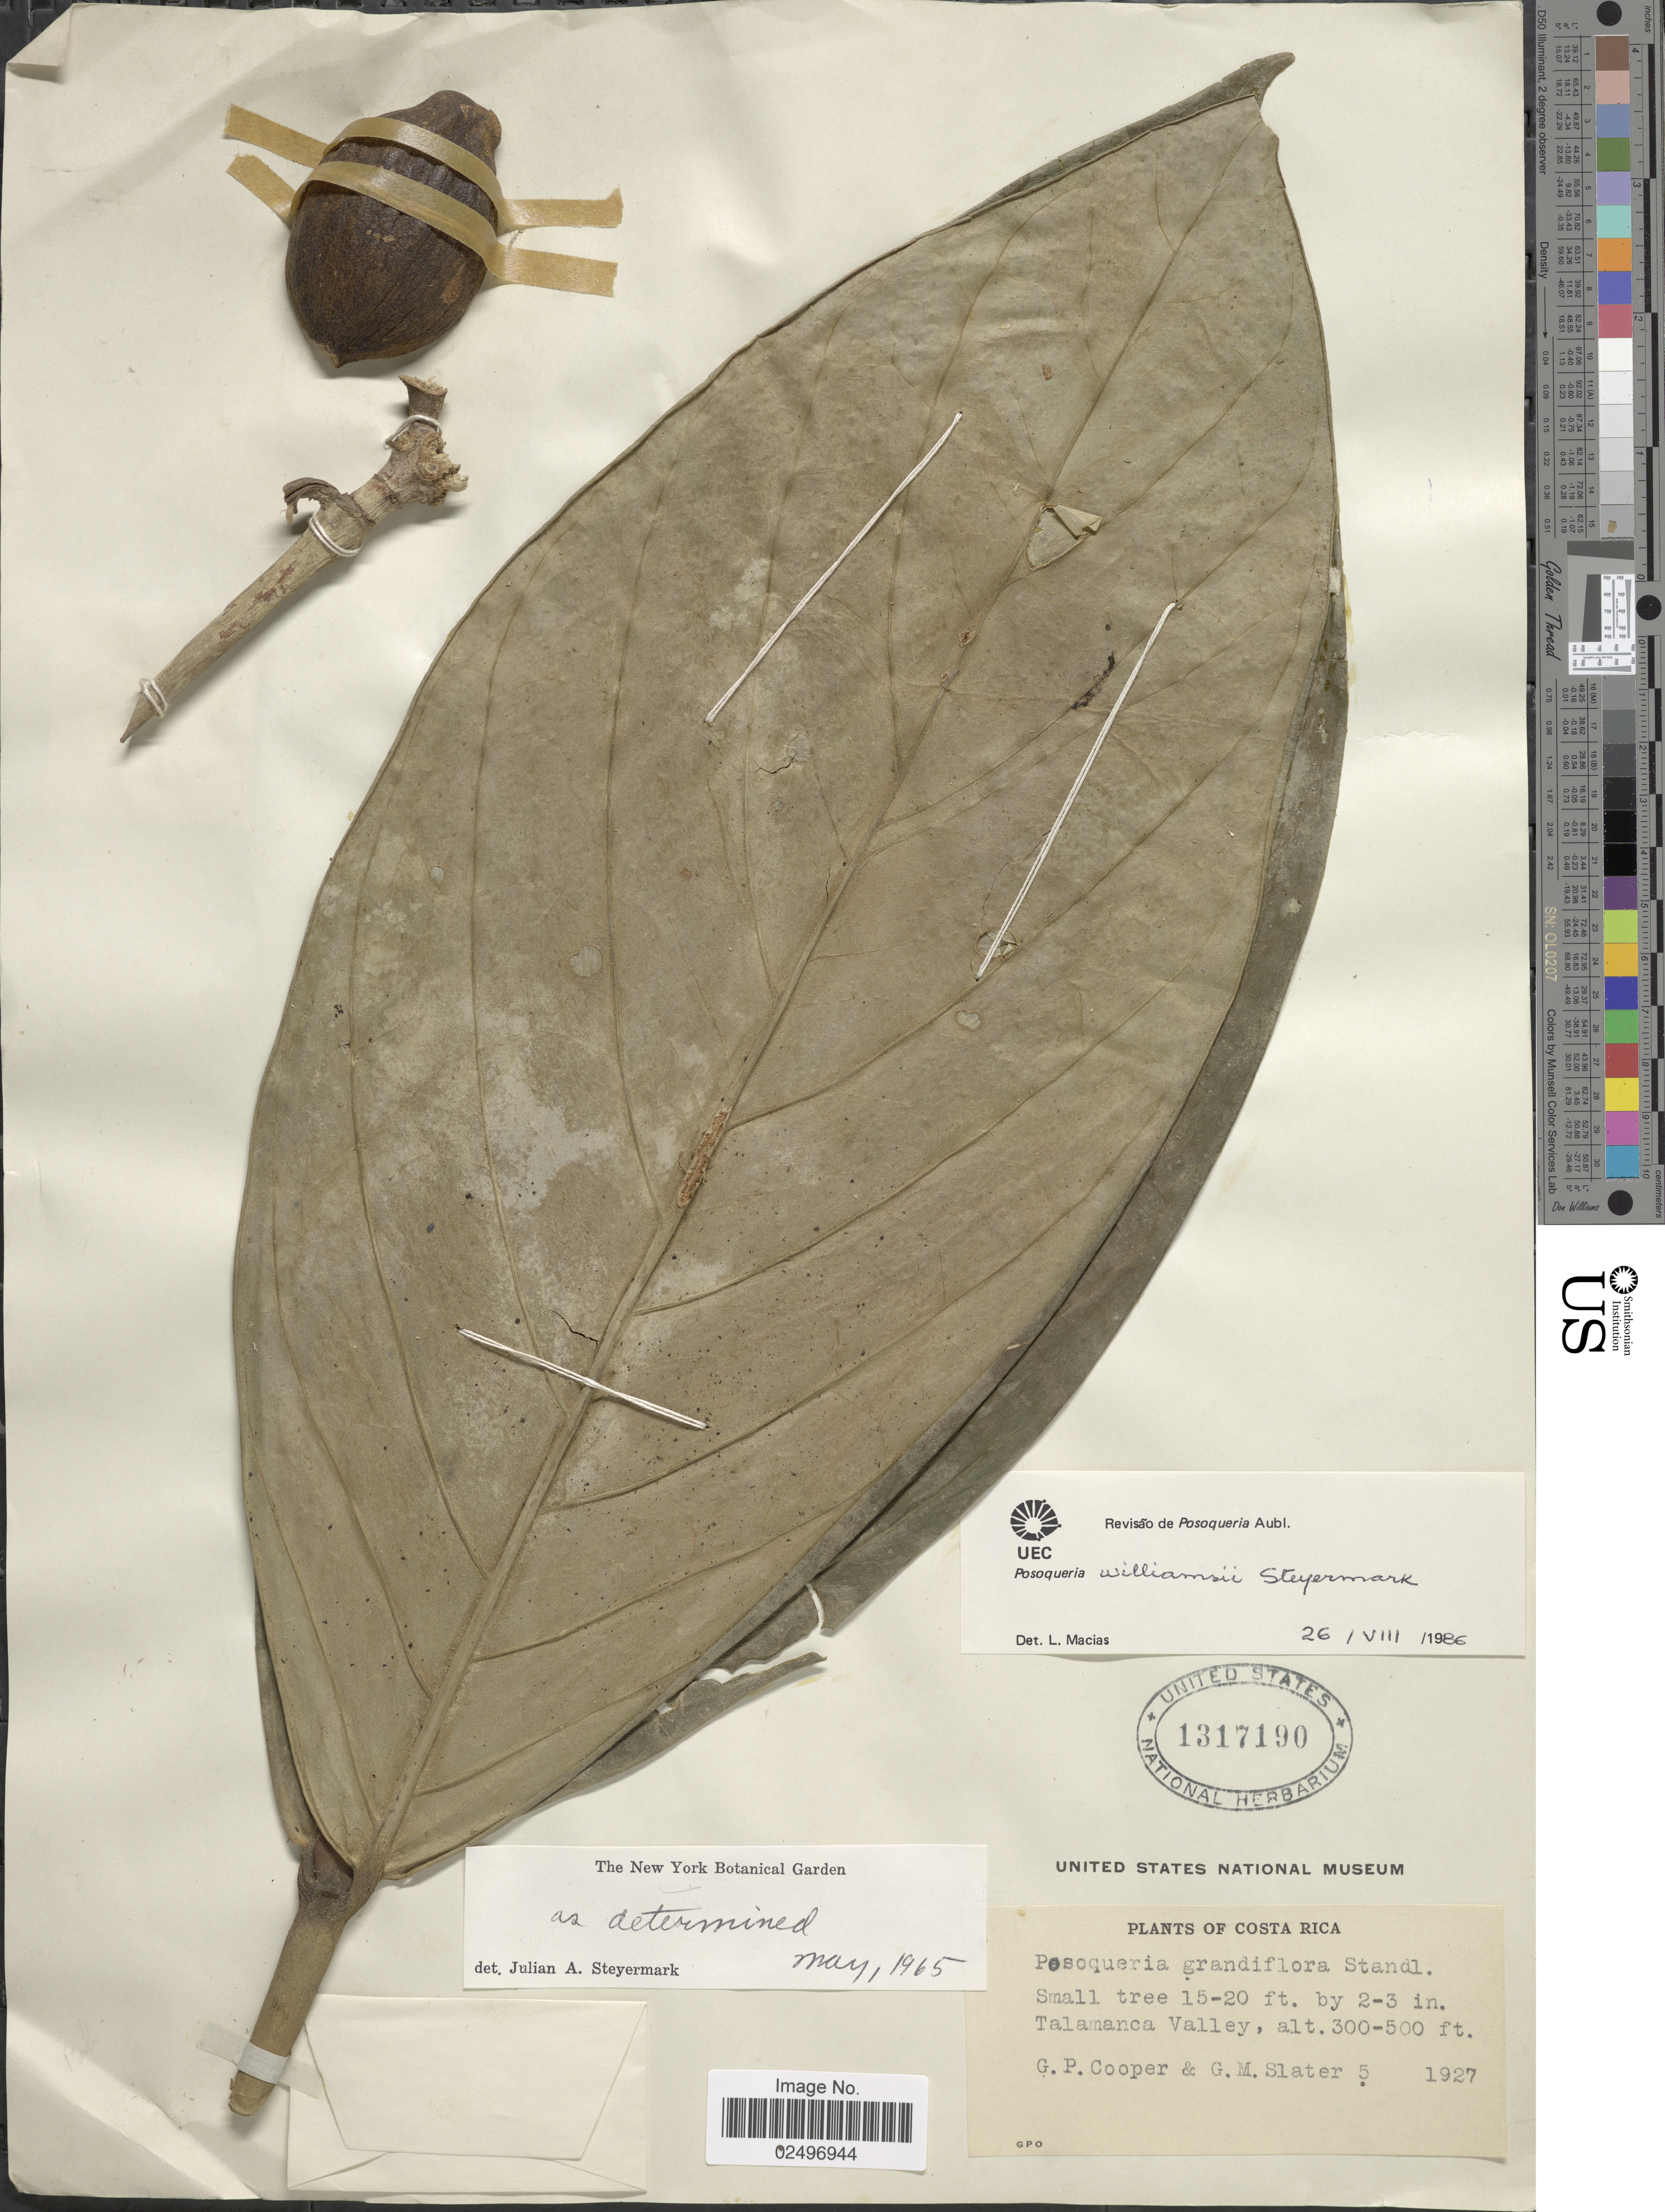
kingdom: Plantae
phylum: Tracheophyta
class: Magnoliopsida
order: Gentianales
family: Rubiaceae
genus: Posoqueria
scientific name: Posoqueria williamsii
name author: Steyerm.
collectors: G. Cooper & G. Slater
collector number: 5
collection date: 1927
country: Costa Rica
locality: Talamanca Valley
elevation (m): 300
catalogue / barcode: US 1317190